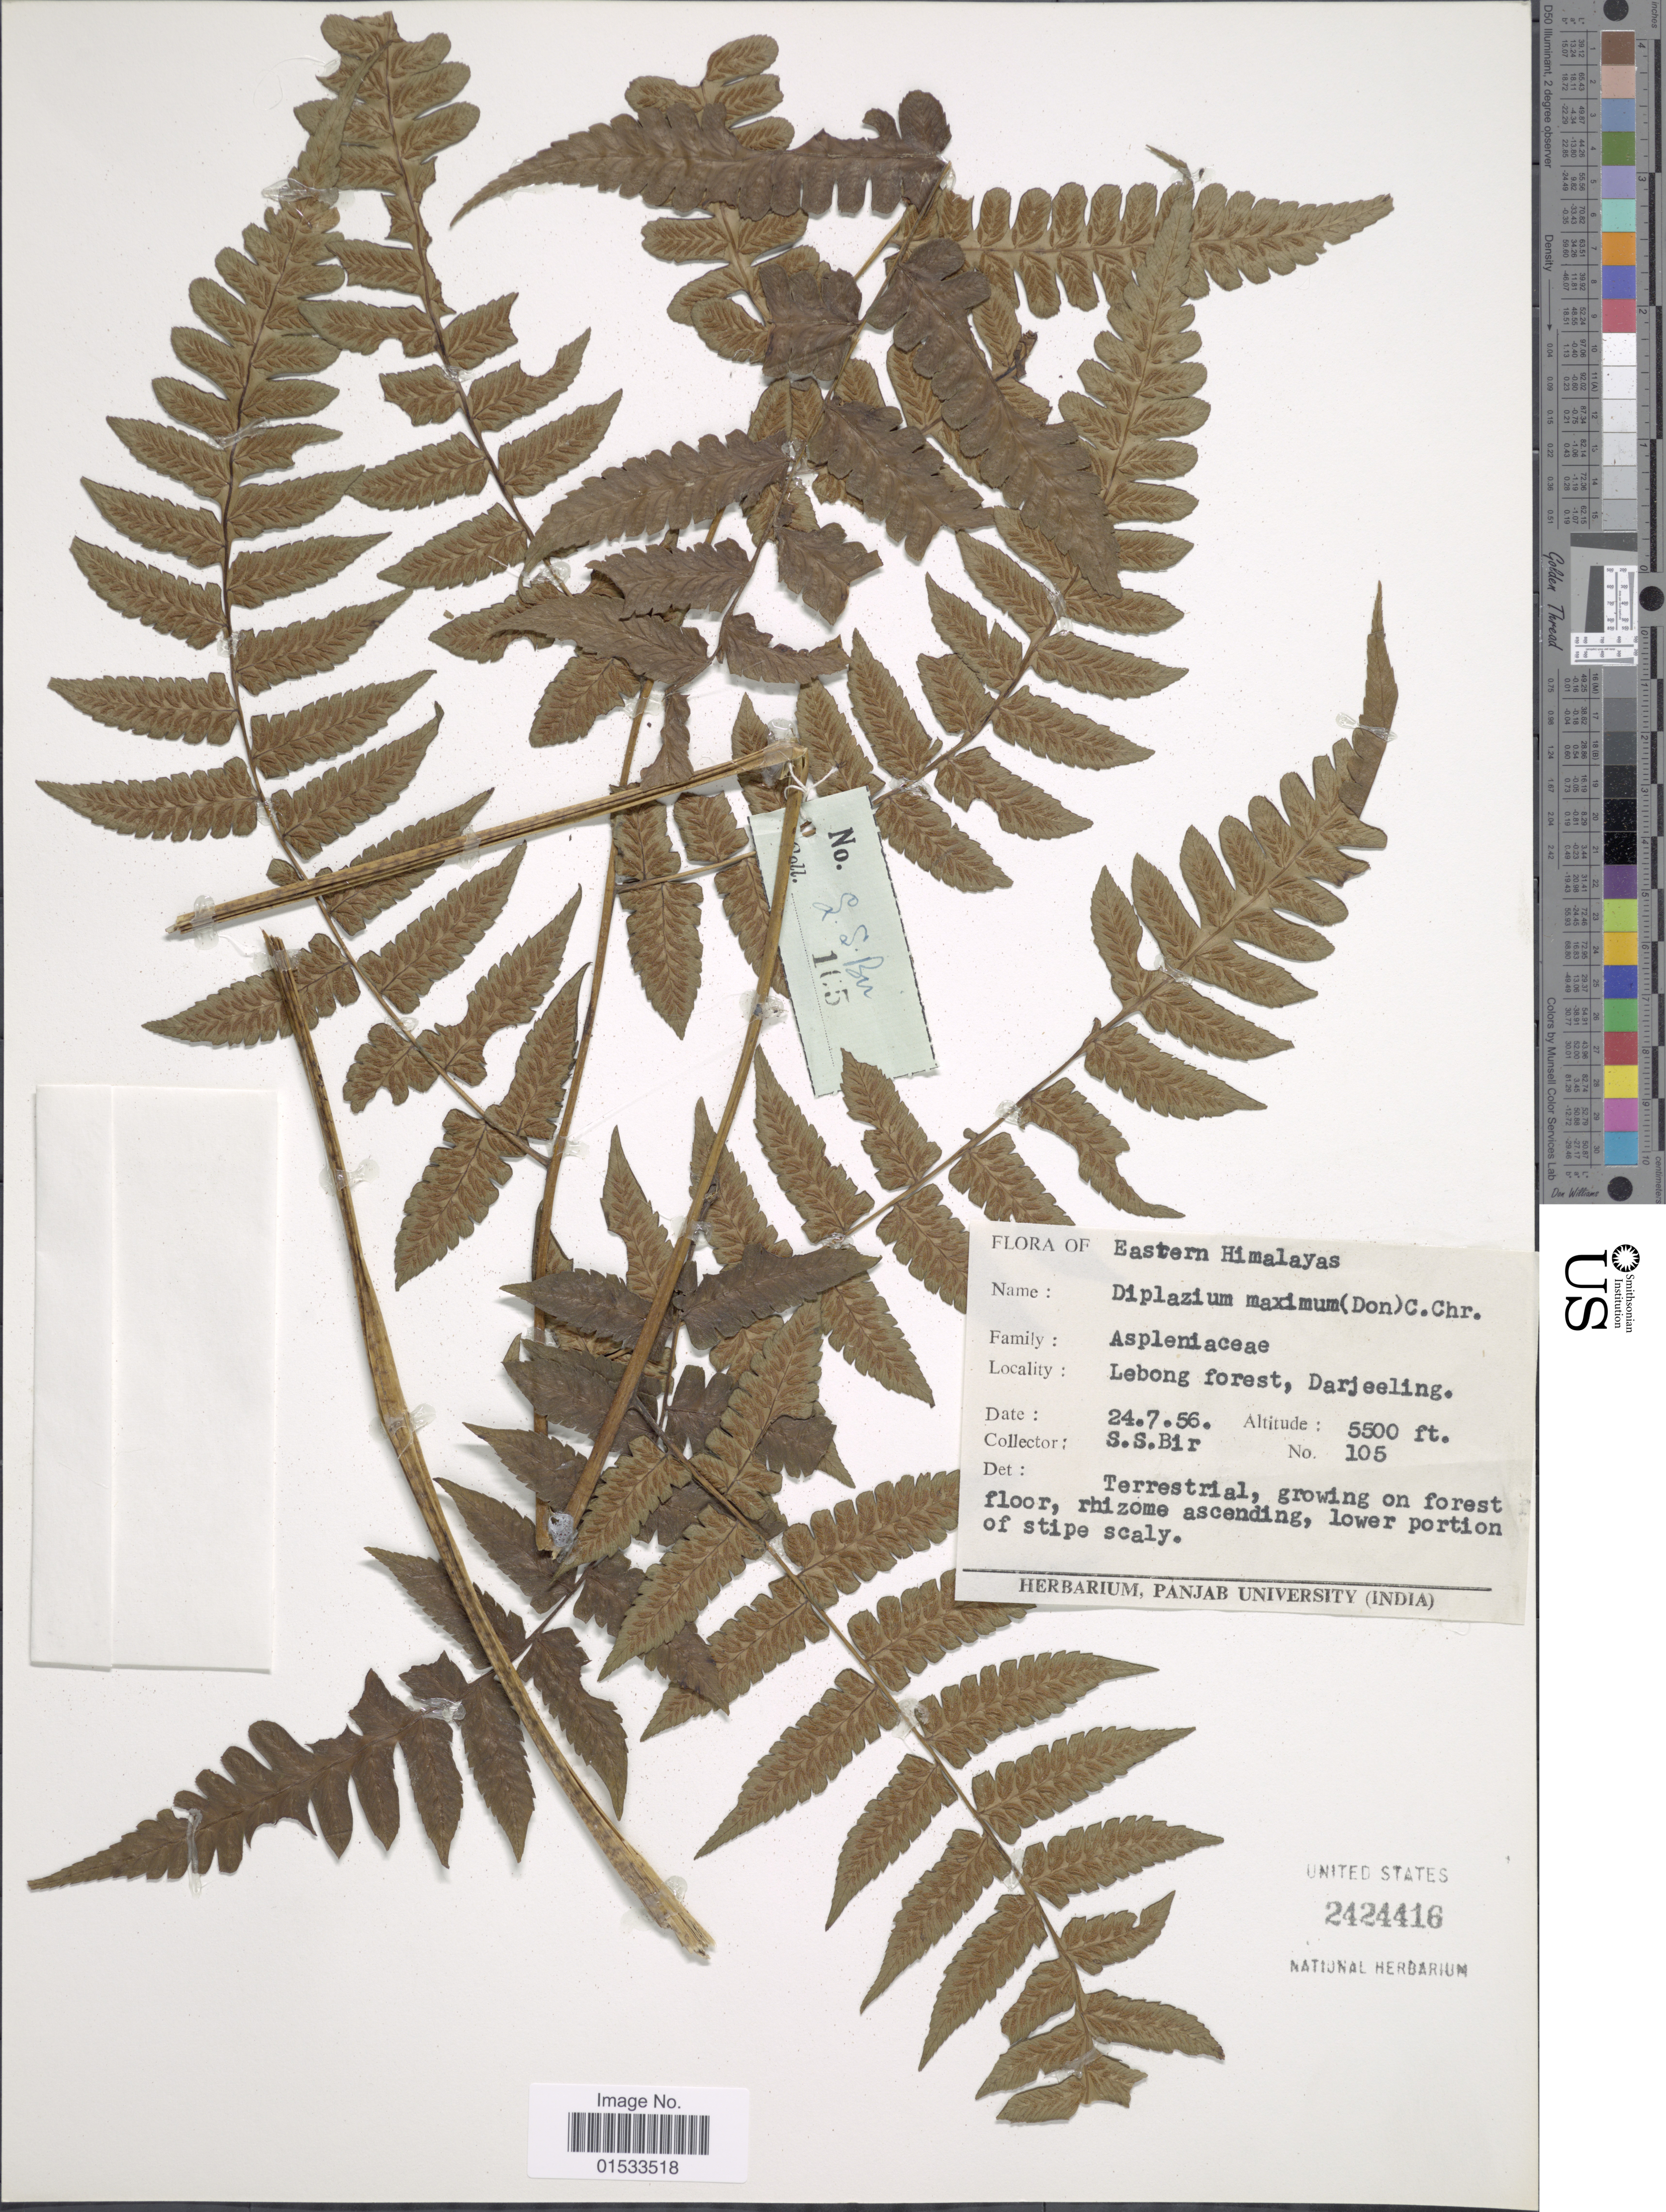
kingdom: Plantae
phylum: Tracheophyta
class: Polypodiopsida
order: Polypodiales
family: Athyriaceae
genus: Diplazium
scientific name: Diplazium dilatatum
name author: Blume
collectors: S. S. Bir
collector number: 105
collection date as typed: Transcribed d/m/y: 24/7/56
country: India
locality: Eastern Himalaya, Lebong forest, Darjeeling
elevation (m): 1676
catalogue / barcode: US 2424416